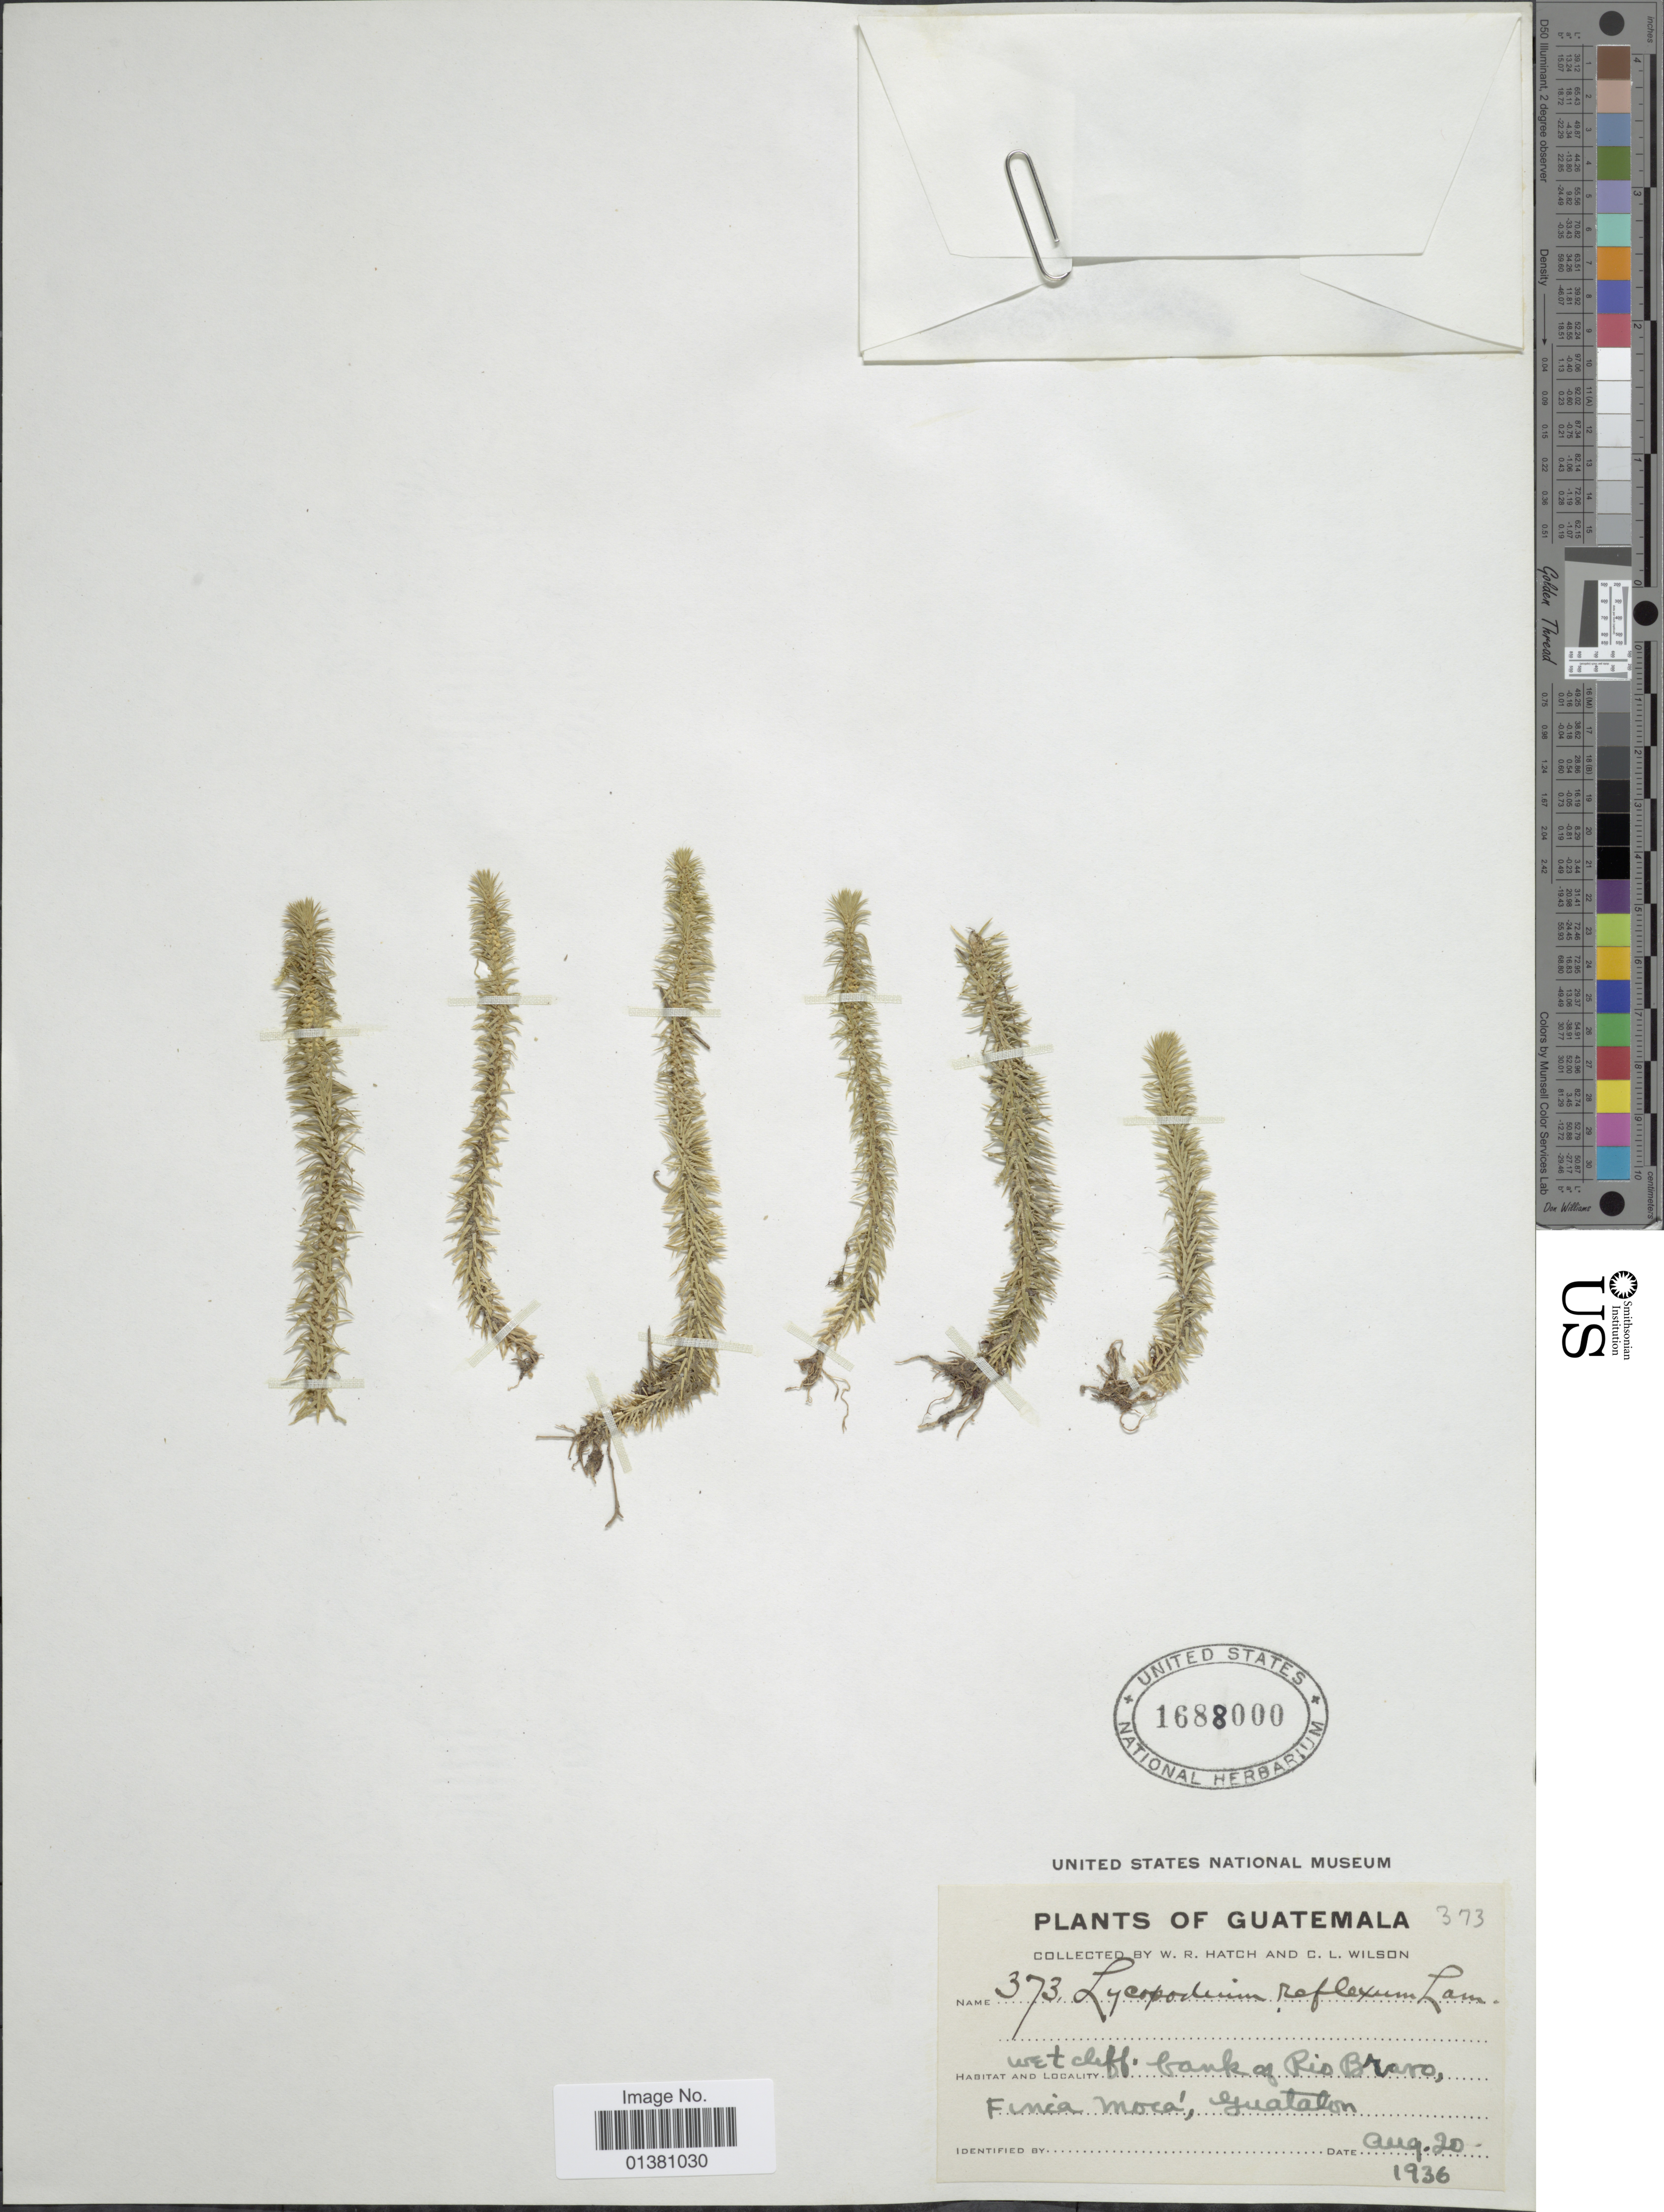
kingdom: Plantae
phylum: Tracheophyta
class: Lycopodiopsida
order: Lycopodiales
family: Lycopodiaceae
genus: Phlegmariurus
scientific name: Phlegmariurus reflexus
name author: (Lam.) B. Øllg.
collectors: W. Hatch & C. L. Wilson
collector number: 373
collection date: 1936-08-20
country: Guatemala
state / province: Guatemala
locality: Bank of Rio Bravo, Finca mocá, Guatalon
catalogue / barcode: US 16880000